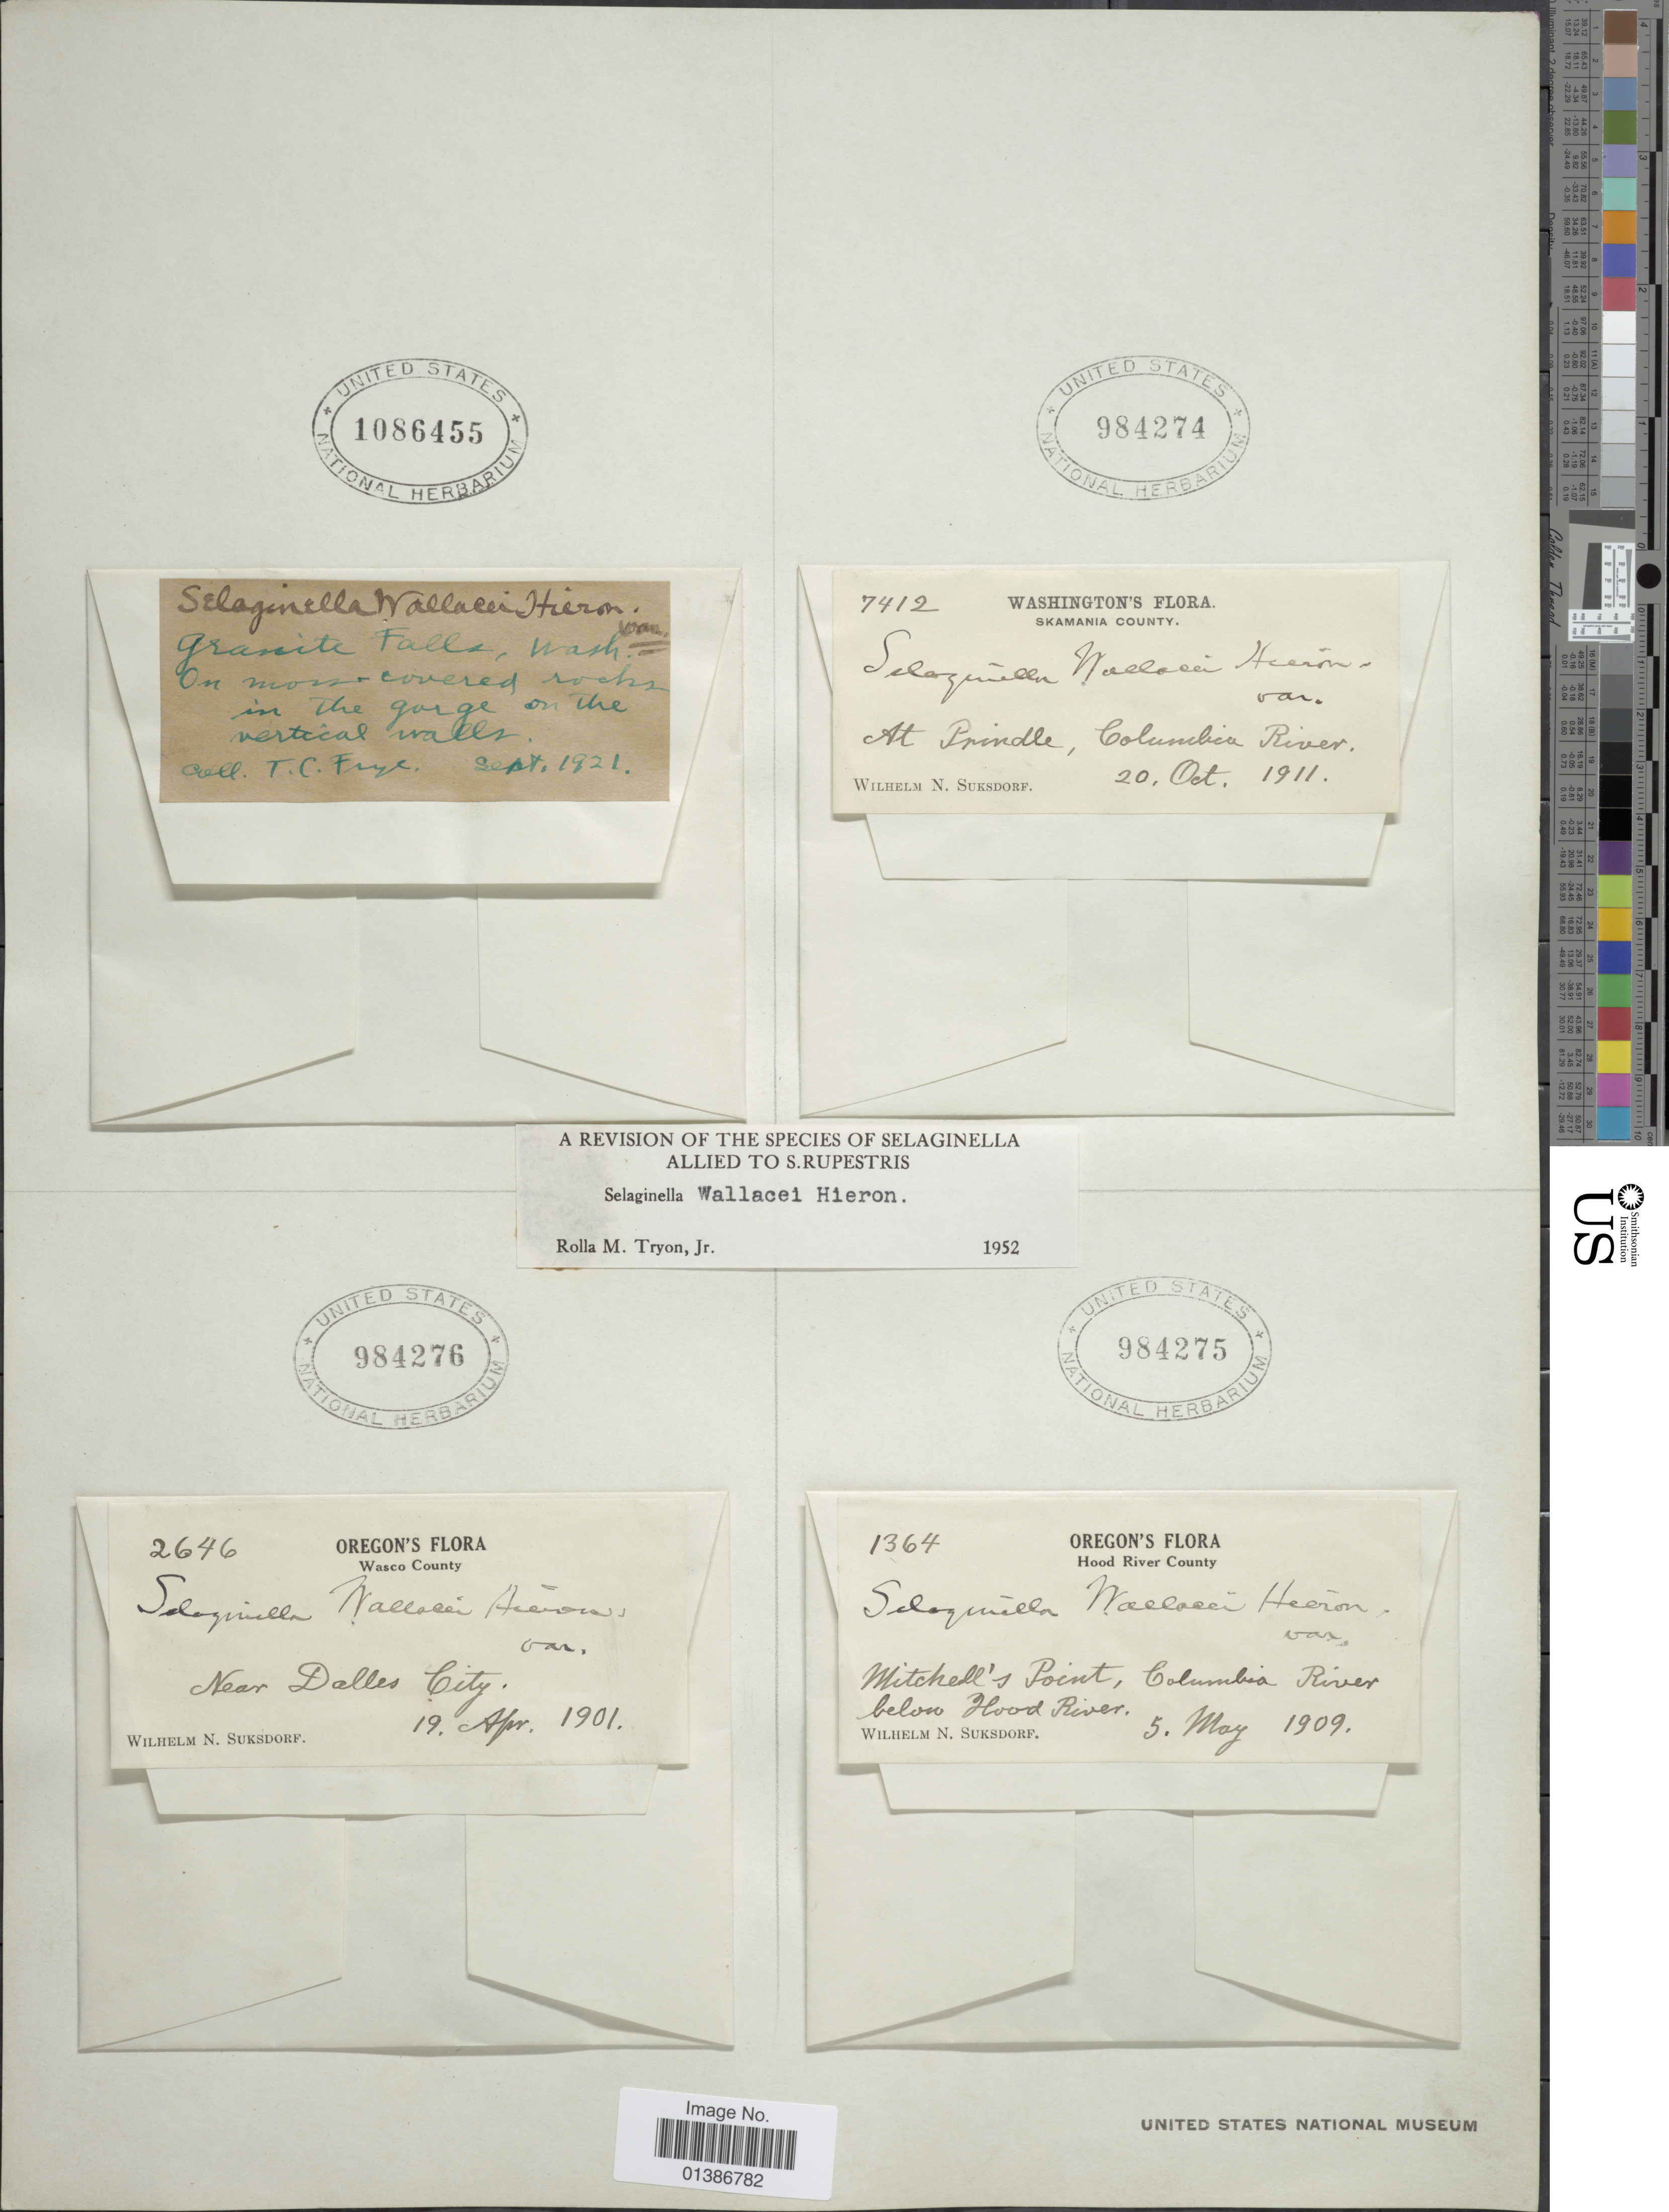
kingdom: Plantae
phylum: Tracheophyta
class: Lycopodiopsida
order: Selaginellales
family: Selaginellaceae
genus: Selaginella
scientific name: Selaginella wallacei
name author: Hieron.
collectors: W. N. Suksdorf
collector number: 2646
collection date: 1901-04-19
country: United States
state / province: Oregon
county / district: Wasco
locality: Wasco County. Near Dalles City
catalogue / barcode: US 984276-3